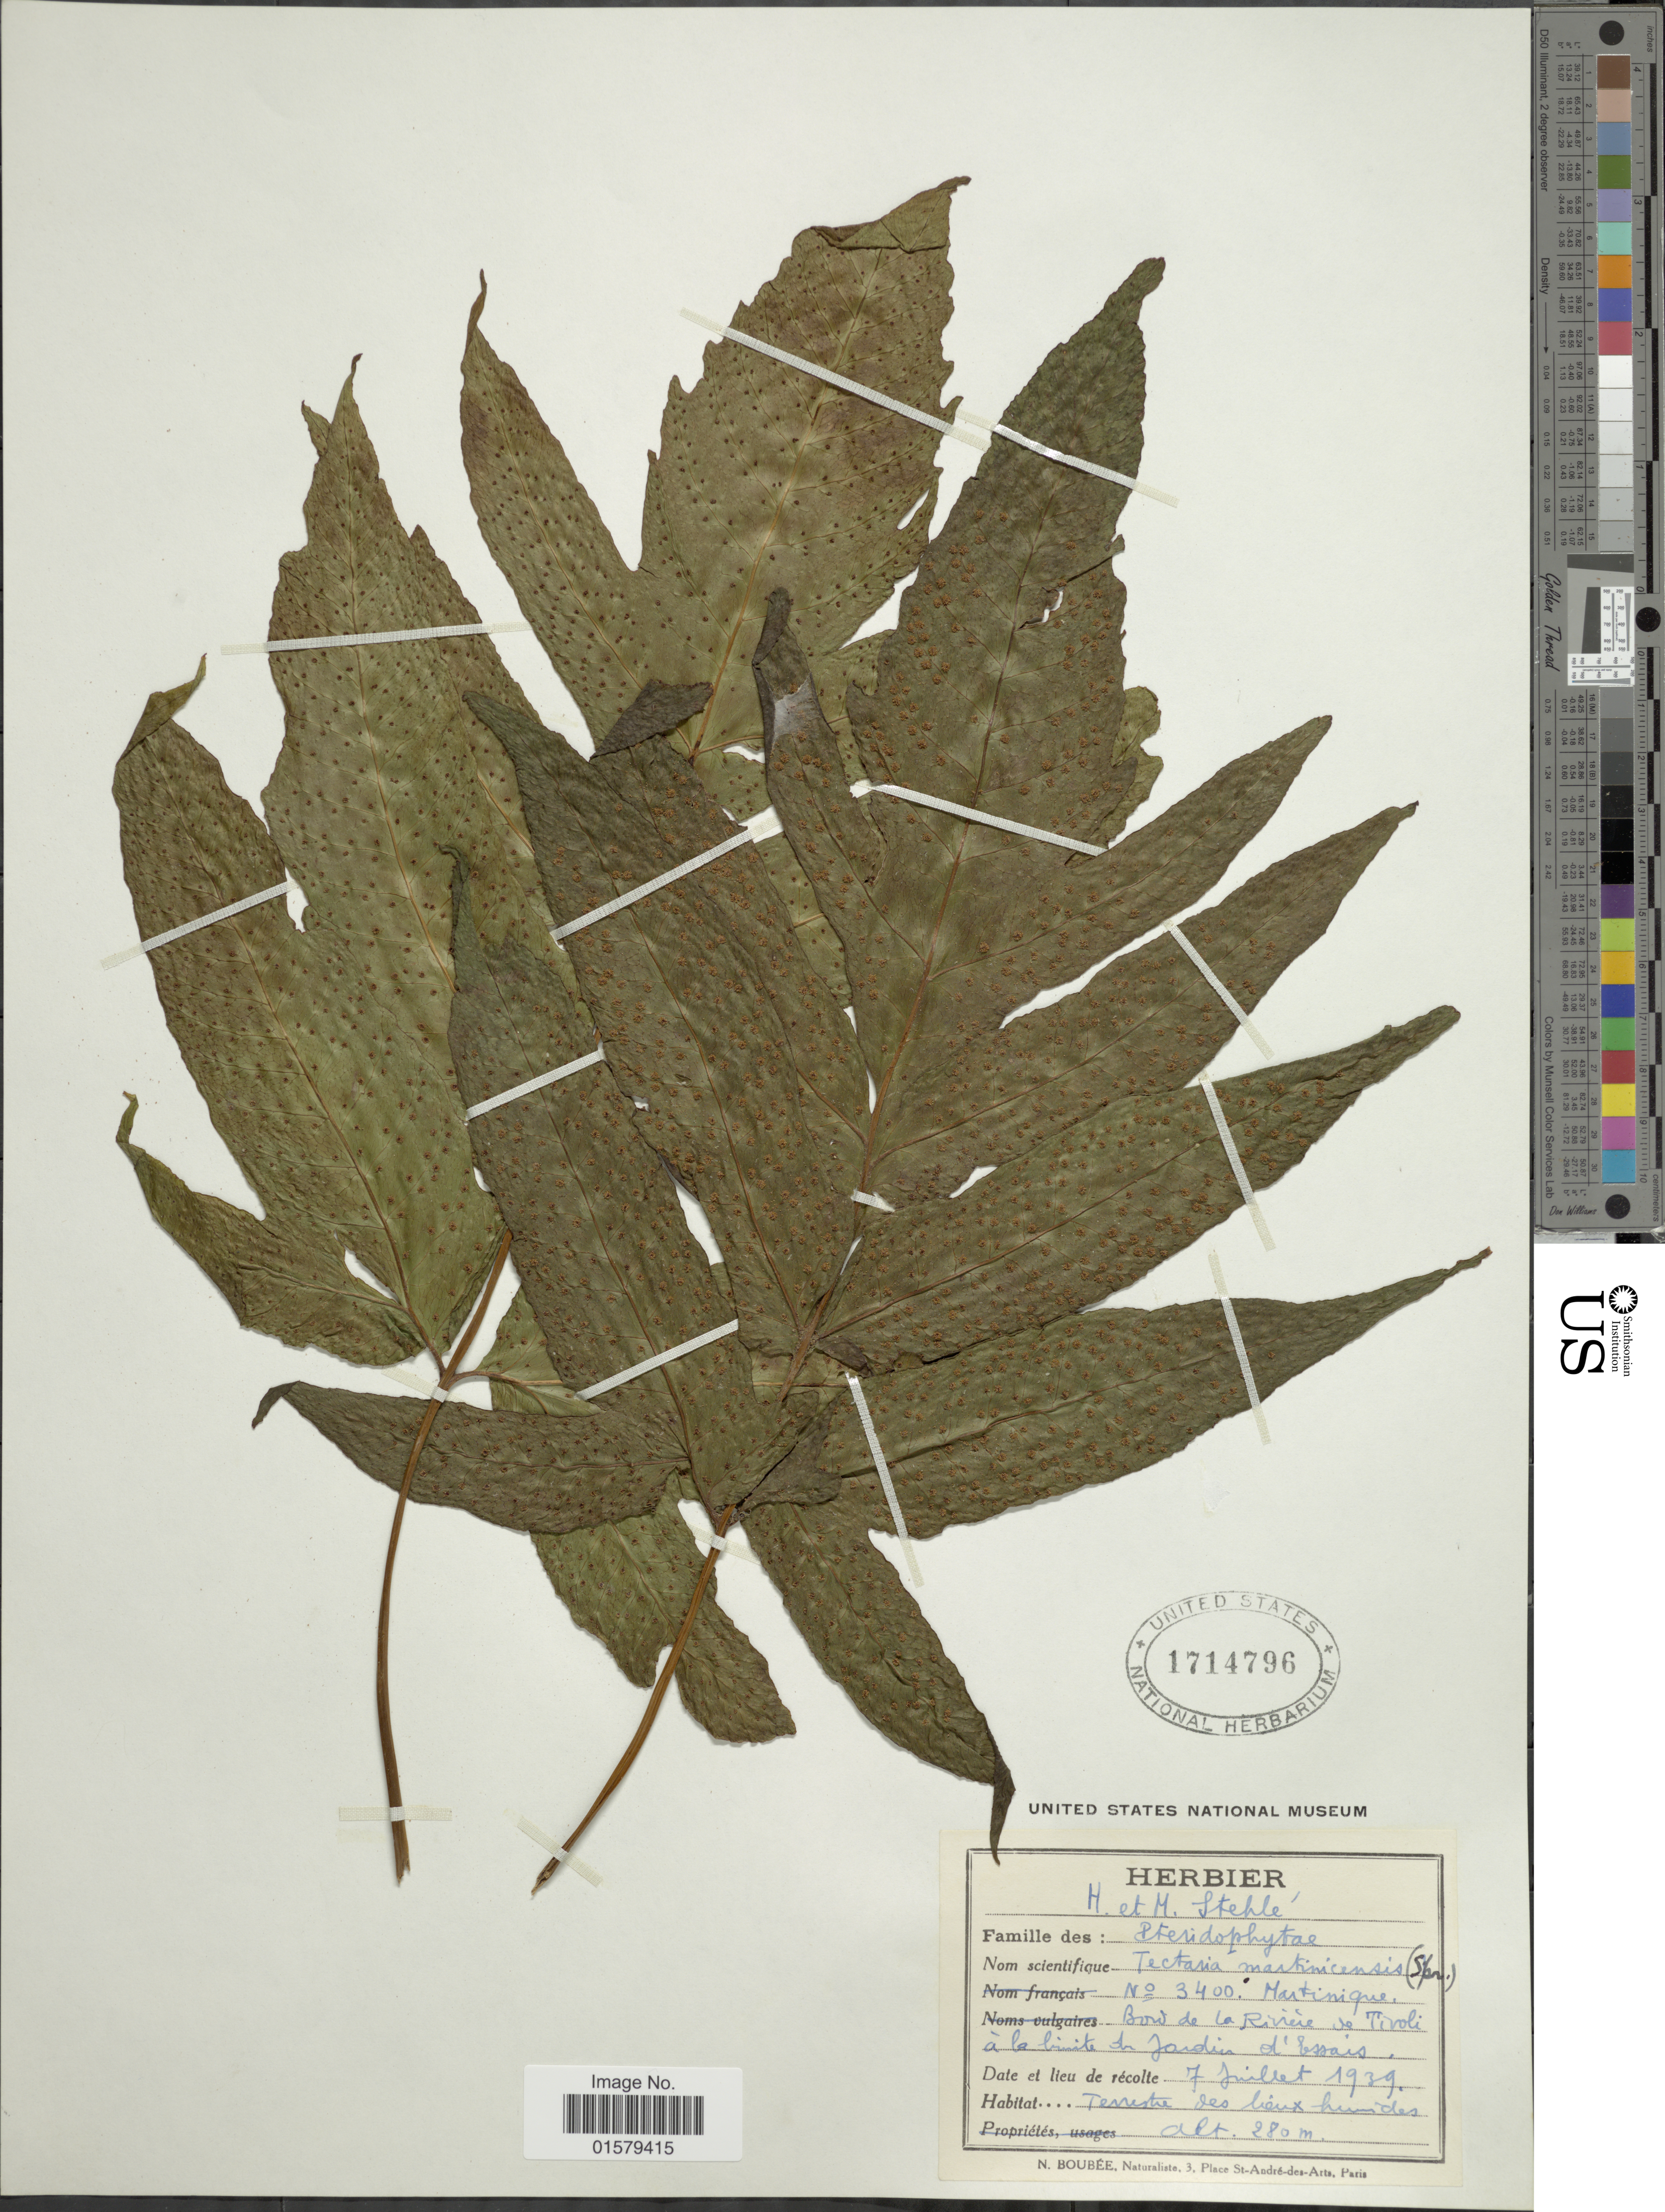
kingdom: Plantae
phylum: Tracheophyta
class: Polypodiopsida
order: Polypodiales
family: Tectariaceae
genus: Tectaria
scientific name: Tectaria incisa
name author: Cav.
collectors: H. Stehlé & M. Stehlé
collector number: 3400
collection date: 1939-07-07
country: Martinique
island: Martinique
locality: Bord de la Riviere de Tivoli a la limit de Jardin d'Essais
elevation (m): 280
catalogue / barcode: US 1714796